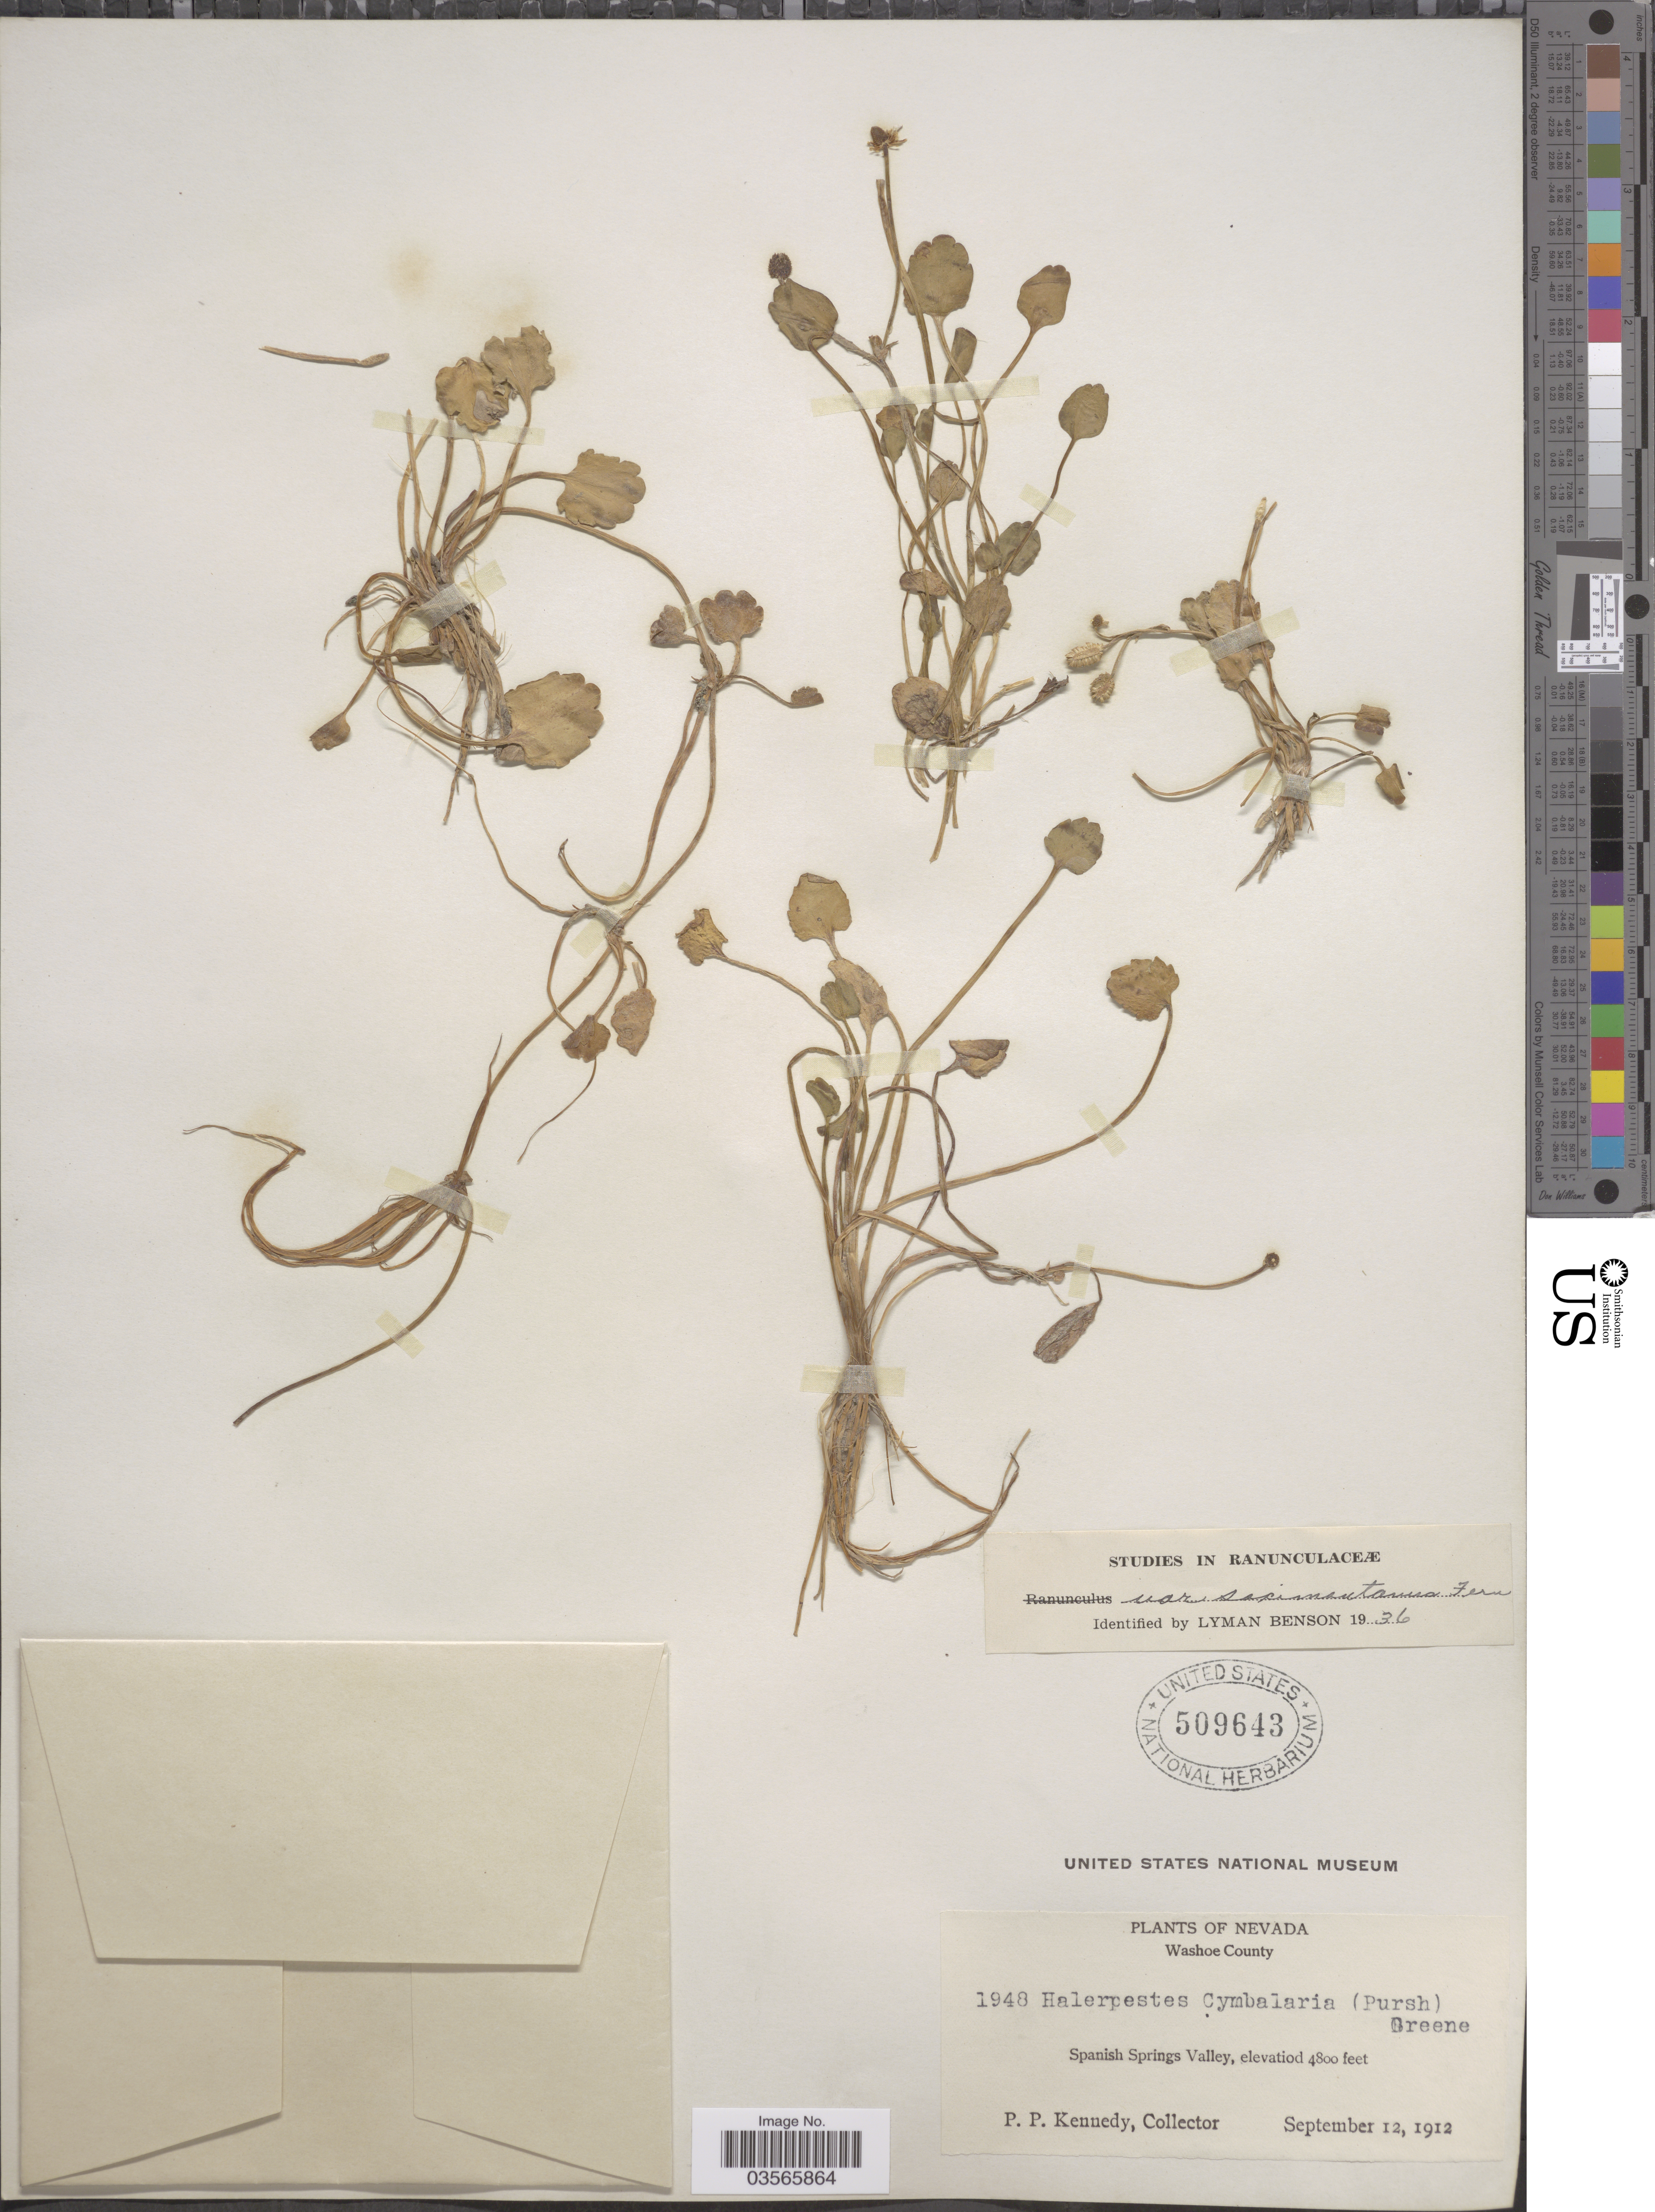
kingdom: Plantae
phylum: Tracheophyta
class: Magnoliopsida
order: Ranunculales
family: Ranunculaceae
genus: Halerpestes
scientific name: Halerpestes cymbalaria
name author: (Pursh) Greene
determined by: Strong, M. T., (US), Smithsonian Institution - National Museum of Natural History (UNITED STATES)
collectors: P. Kennedy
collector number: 1948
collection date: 1912-09-12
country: United States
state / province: Nevada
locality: Washoe County. Spanish Springs Valley.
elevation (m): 1463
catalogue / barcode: US 509643